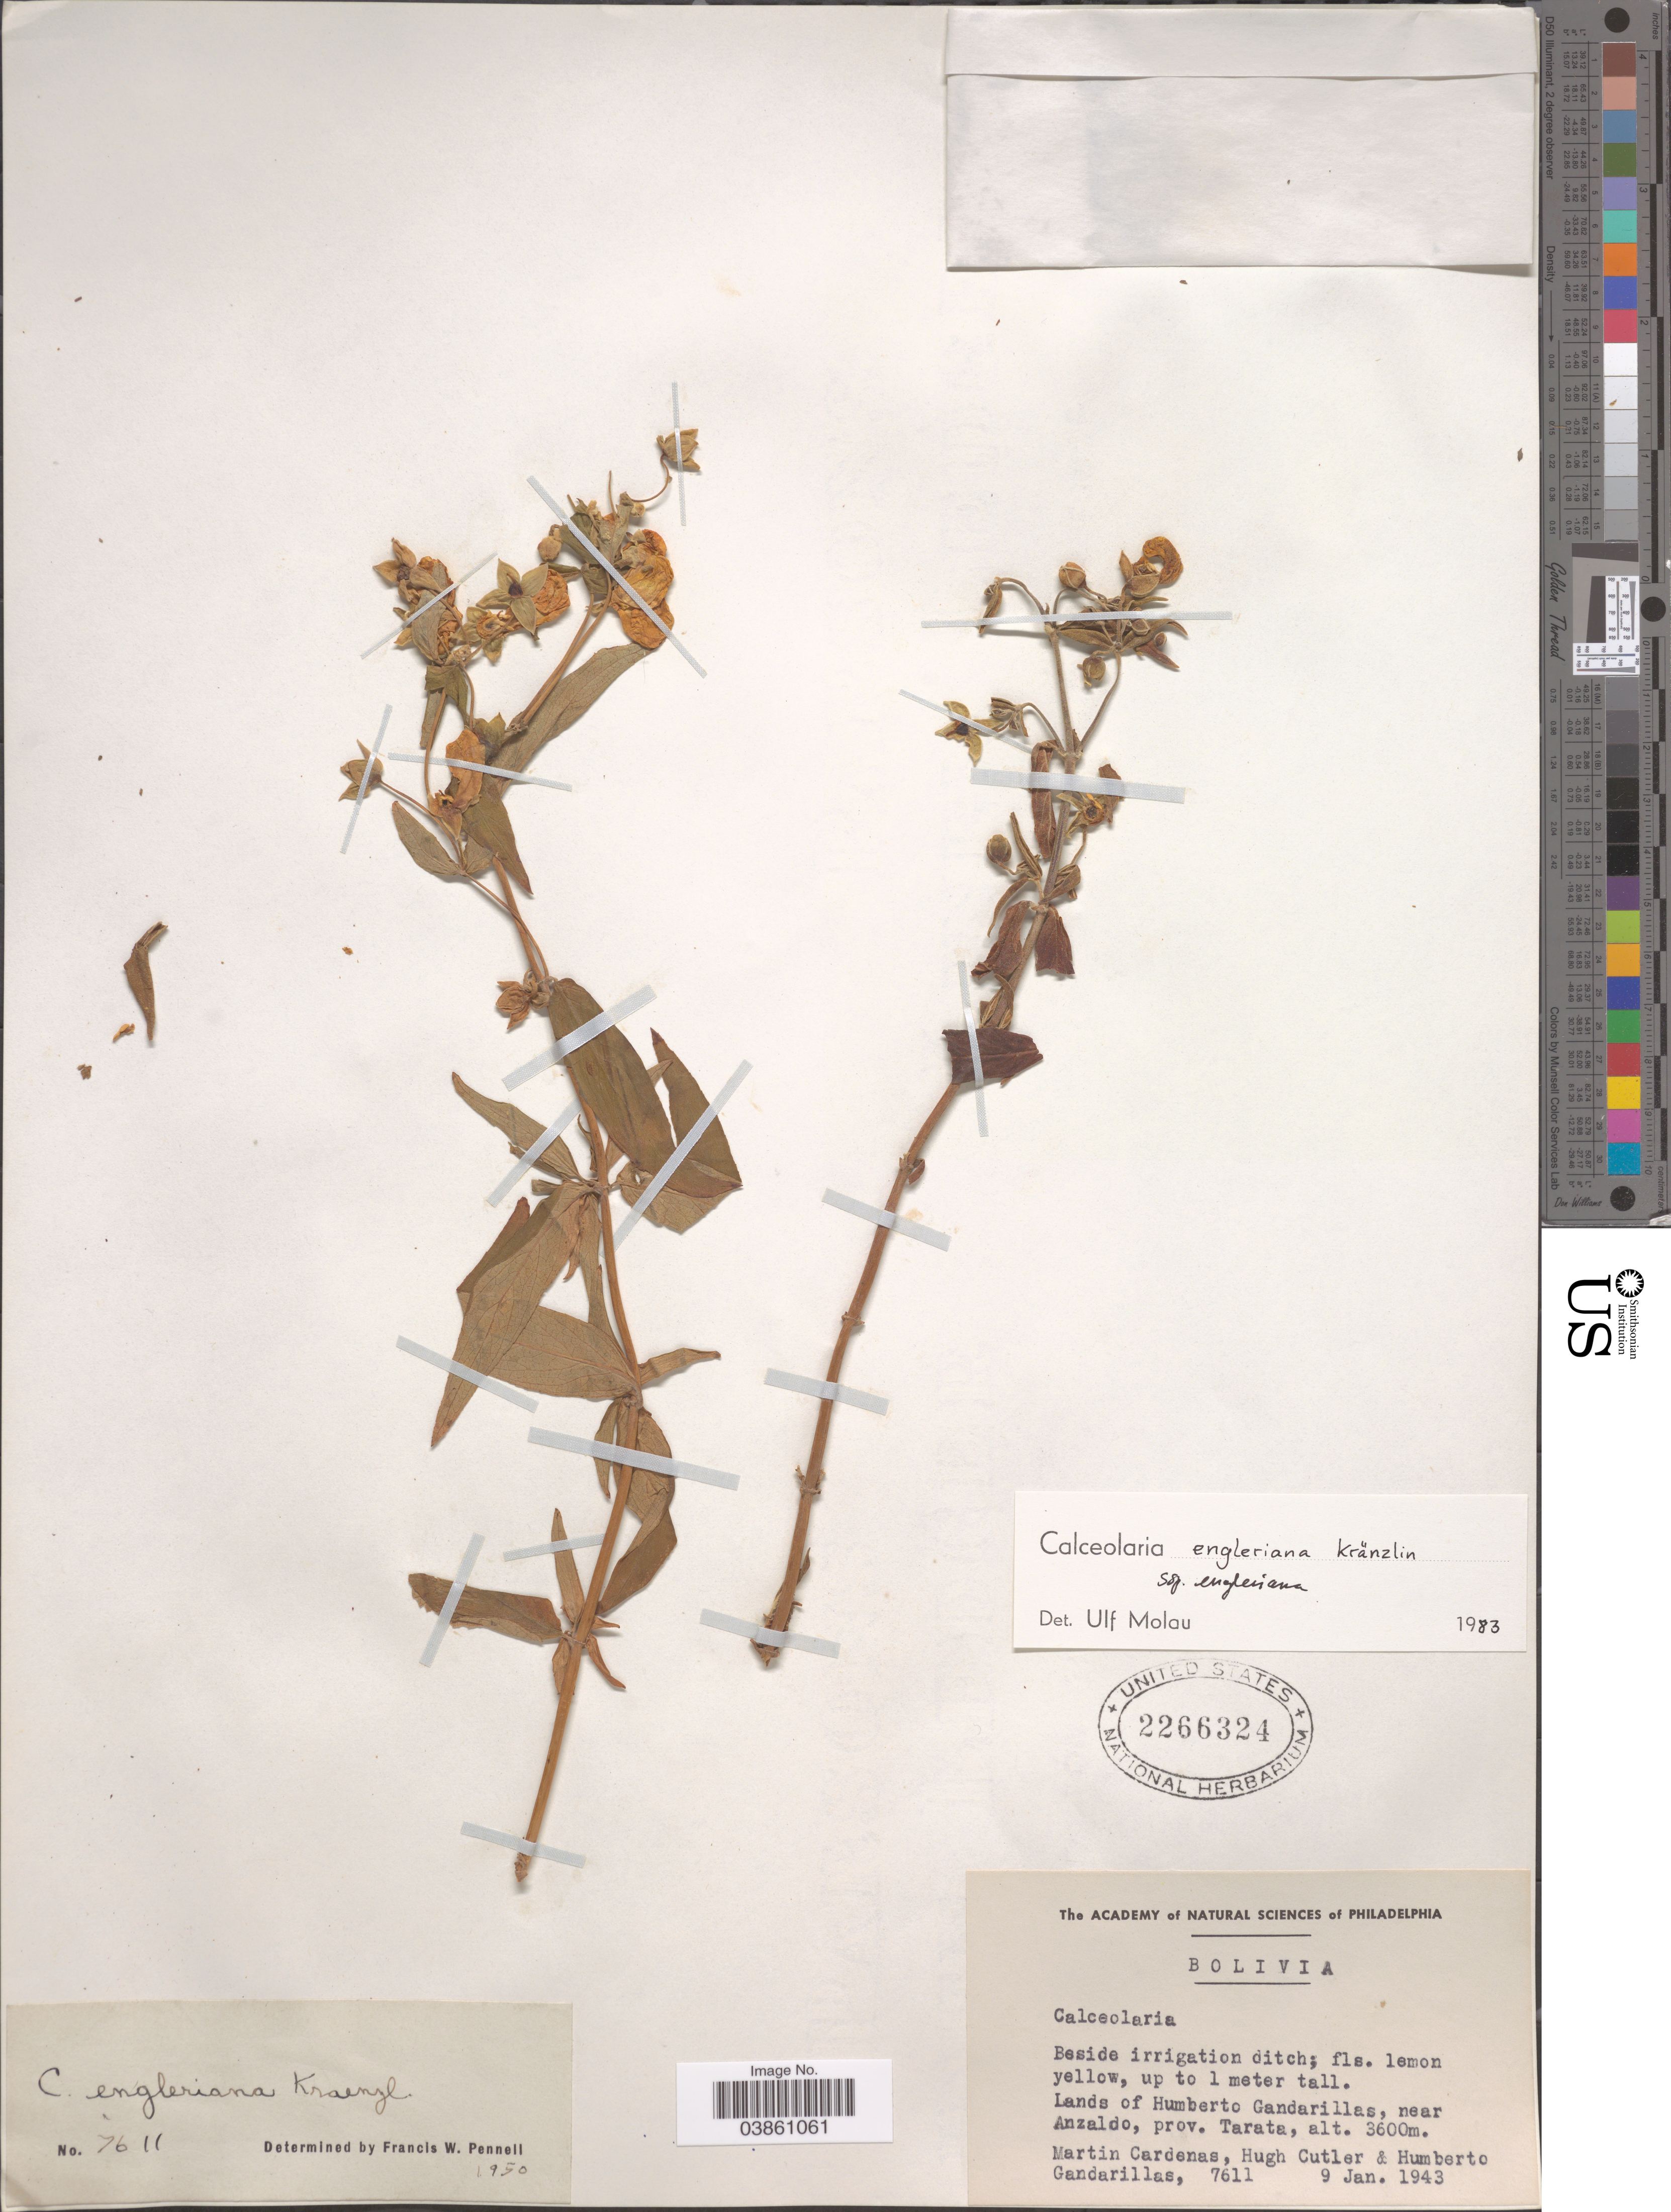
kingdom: Plantae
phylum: Tracheophyta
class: Magnoliopsida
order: Lamiales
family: Calceolariaceae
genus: Calceolaria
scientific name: Calceolaria engleriana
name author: Kraenzl.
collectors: M. Cárdenas, H. C. Cutler & H. Gandarillas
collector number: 7611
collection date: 1943-01-09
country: Bolivia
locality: Lands of Humberto Gandarillas, near Anzaldo, prov. Tarata.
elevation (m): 3600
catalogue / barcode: US 2266324